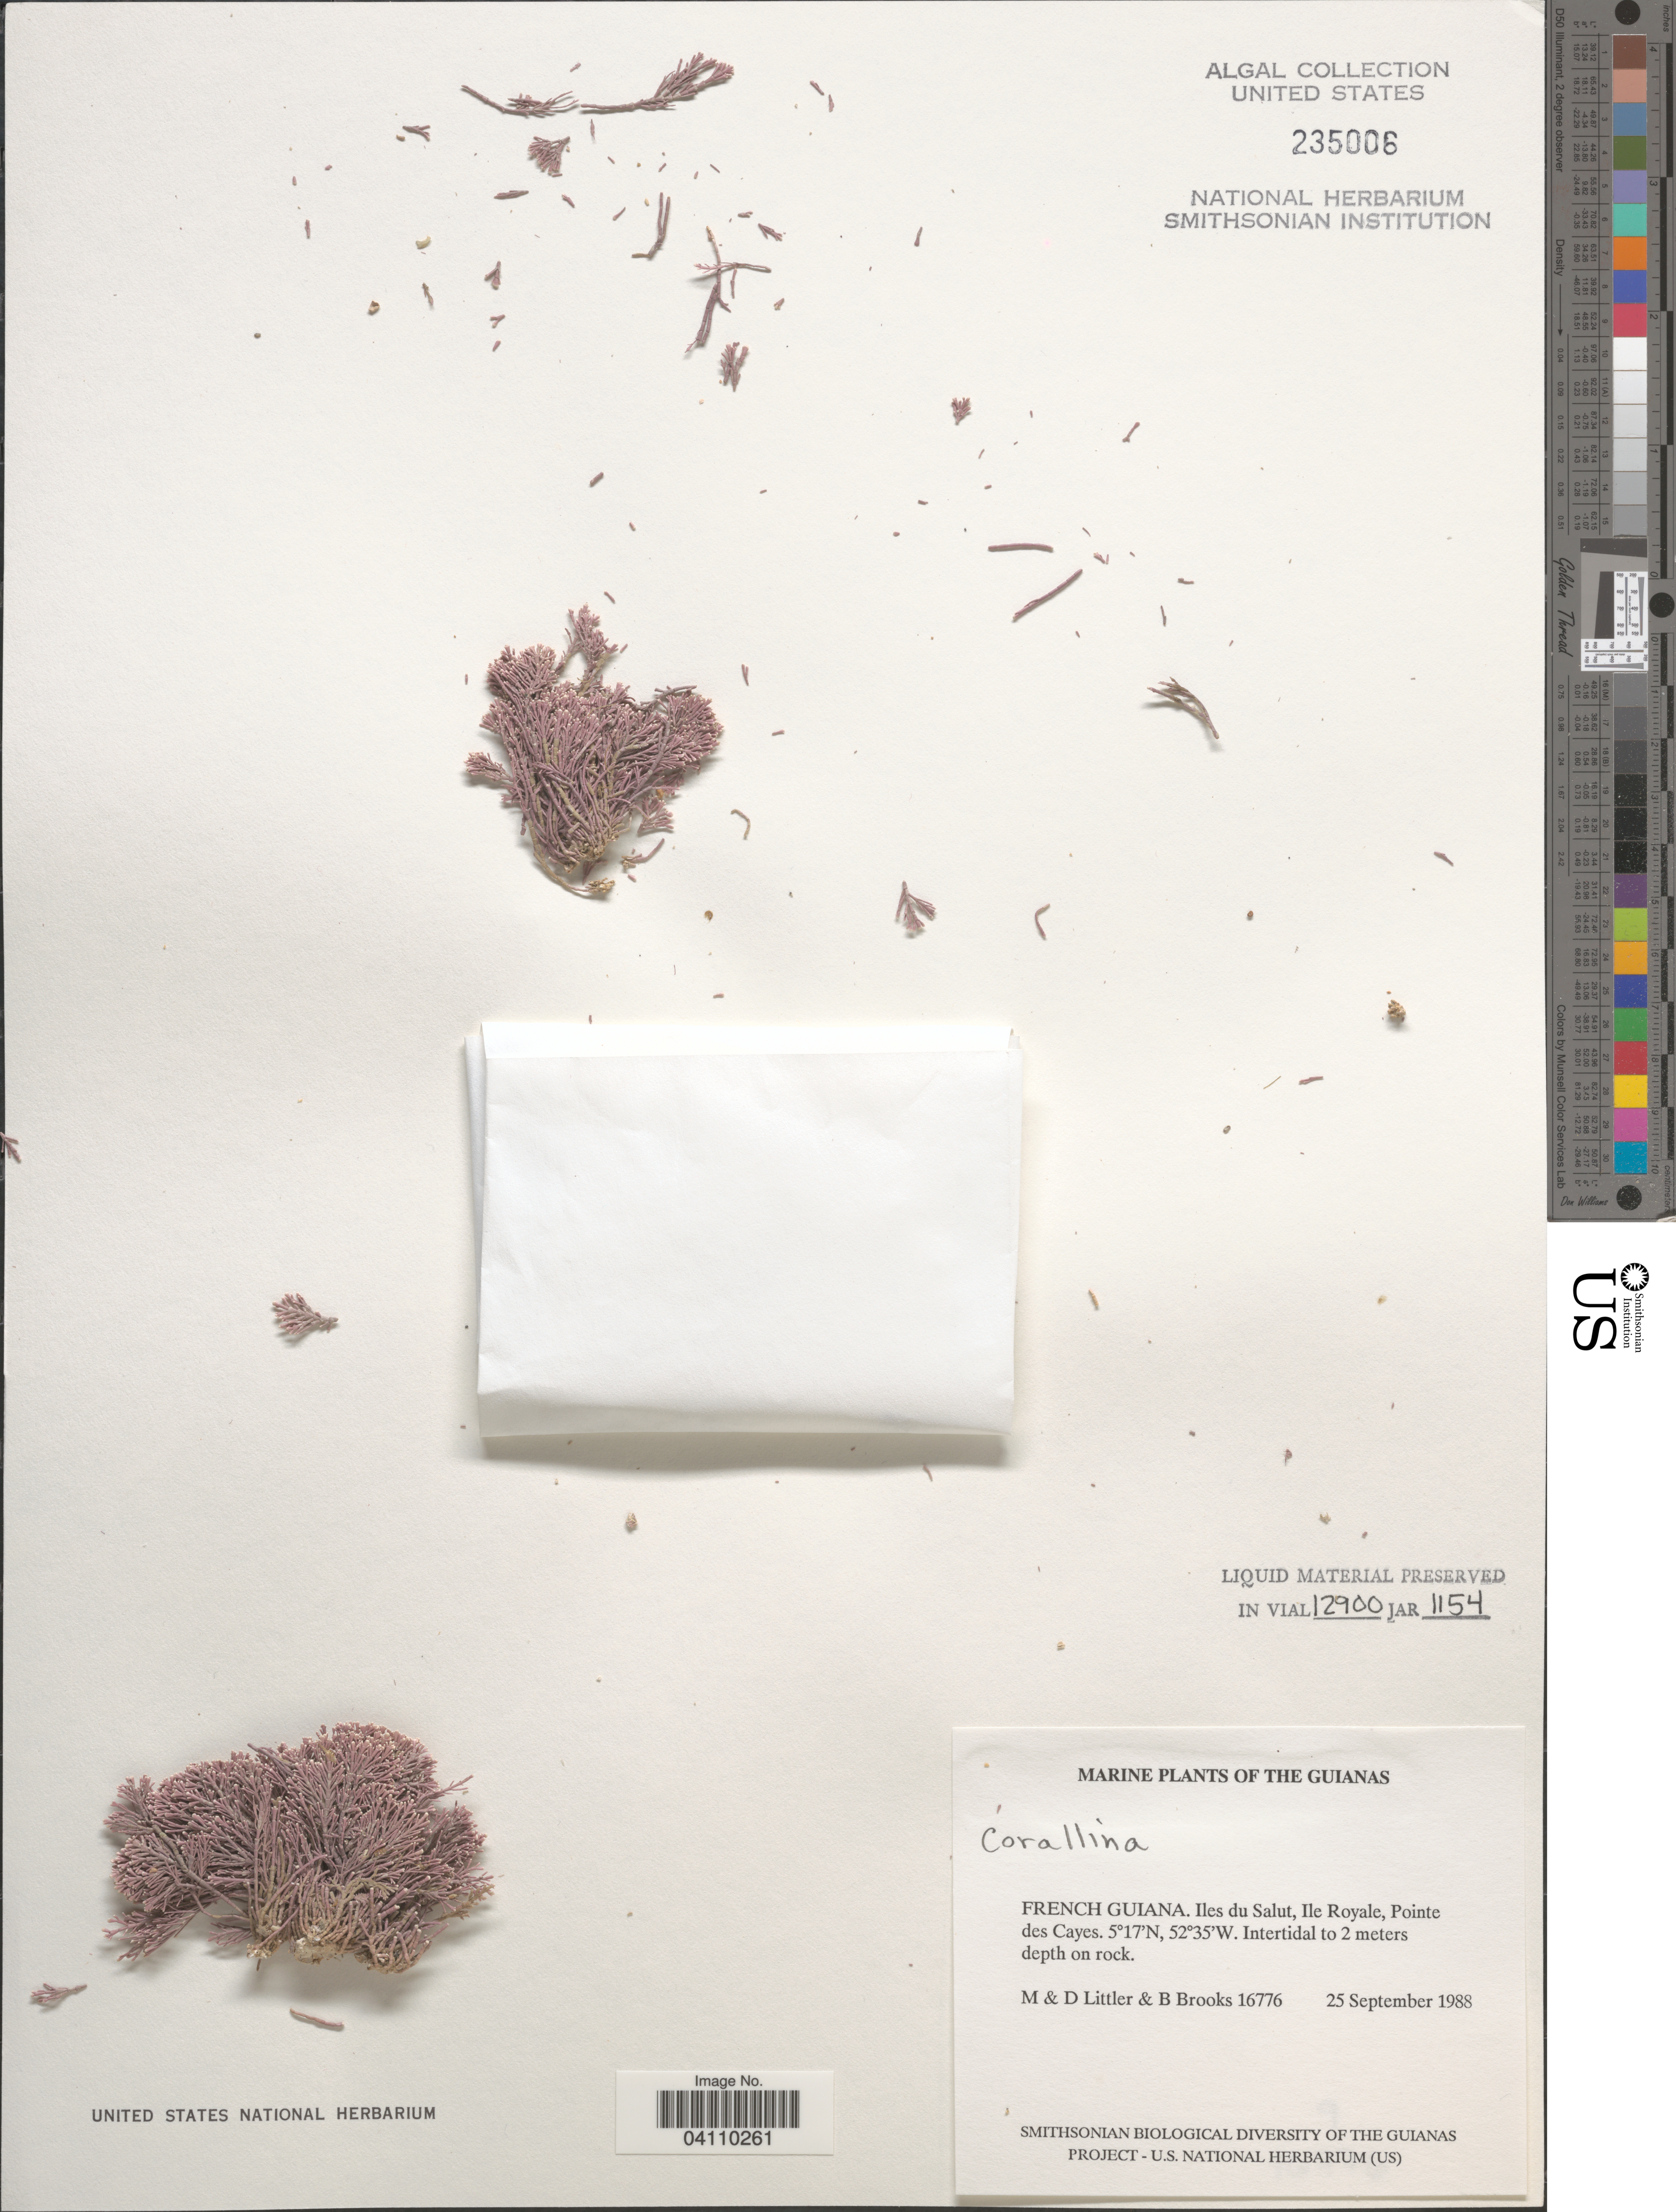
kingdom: Plantae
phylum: Rhodophyta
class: Florideophyceae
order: Corallinales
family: Corallinaceae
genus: Corallina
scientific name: Corallina sp.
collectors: M. Littler, D. S. Littler & B. Brooks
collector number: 16776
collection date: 1988-09-25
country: French Guiana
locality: The Guianas. Iles du Salut, Ile Royale, Pointe des Cayes.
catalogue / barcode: US 235006